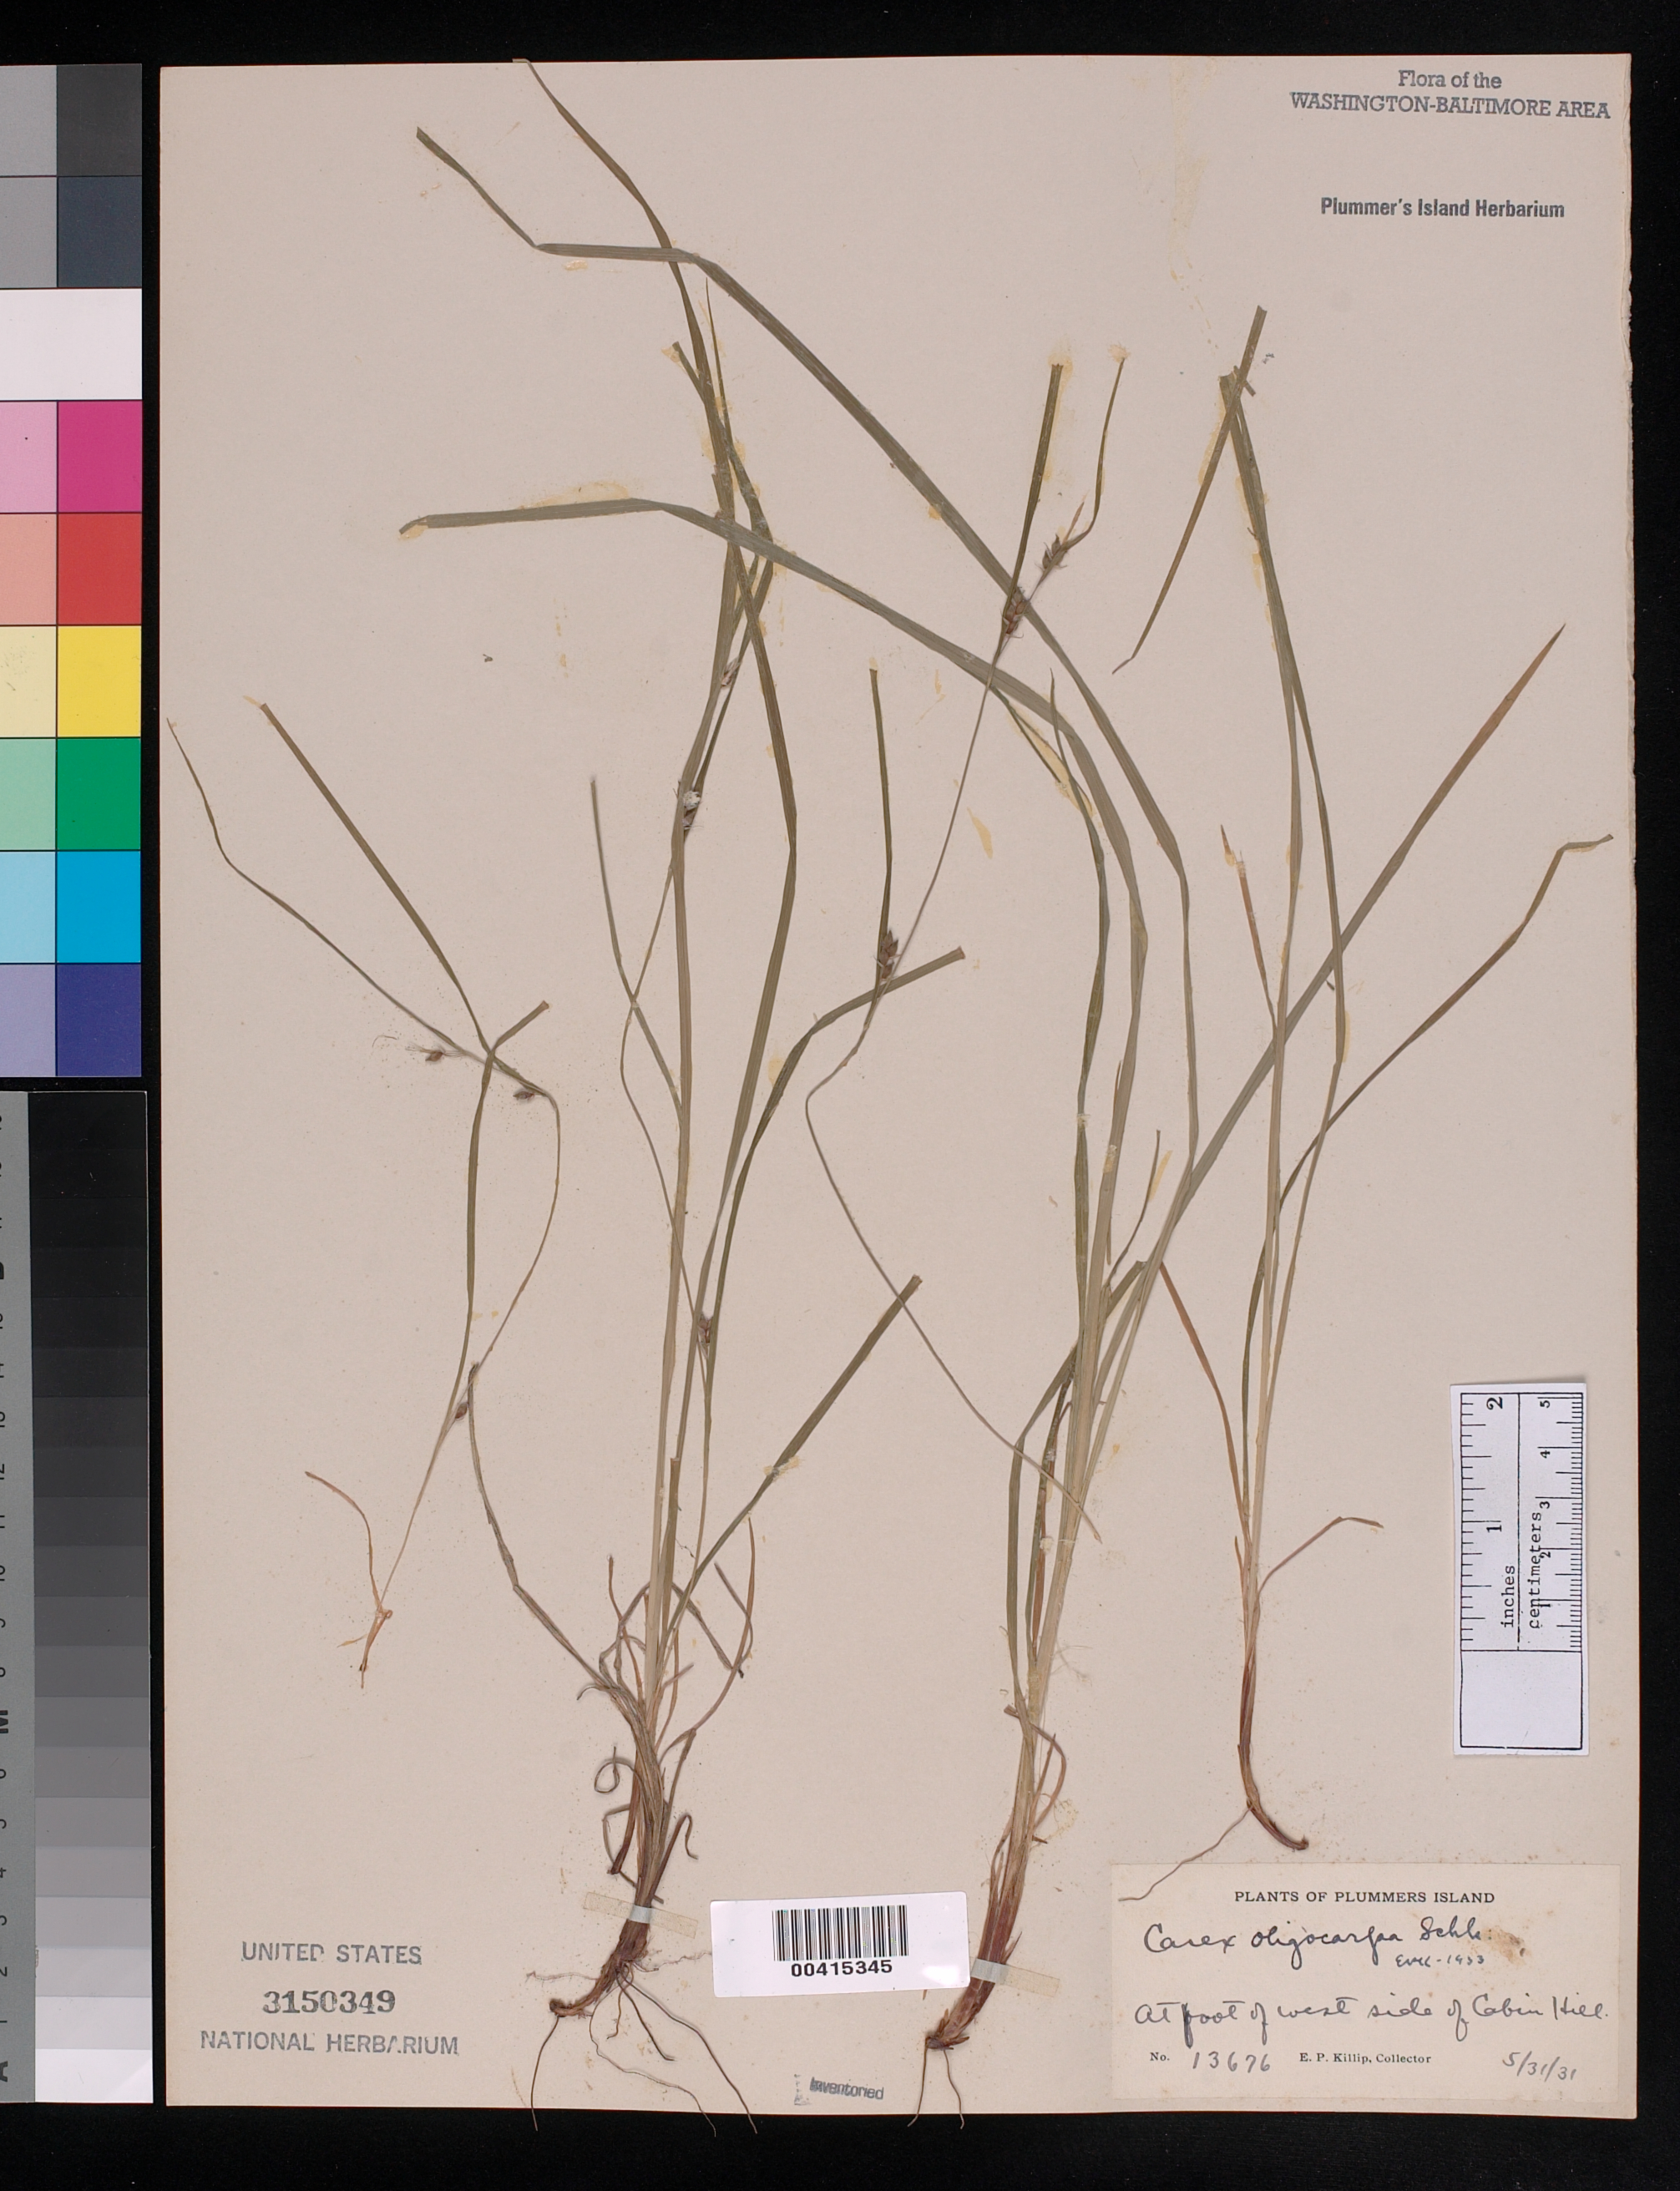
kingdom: Plantae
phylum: Tracheophyta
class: Liliopsida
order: Poales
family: Cyperaceae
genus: Carex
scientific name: Carex oligocarpa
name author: Willd.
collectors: E. P. Killip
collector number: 13676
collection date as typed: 31 May 1931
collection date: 1931-05-31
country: United States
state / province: Maryland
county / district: Montgomery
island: Plummers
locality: Plummer's Island; at pool of west side of Cabin Hill Plummers Island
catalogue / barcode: US 3150349